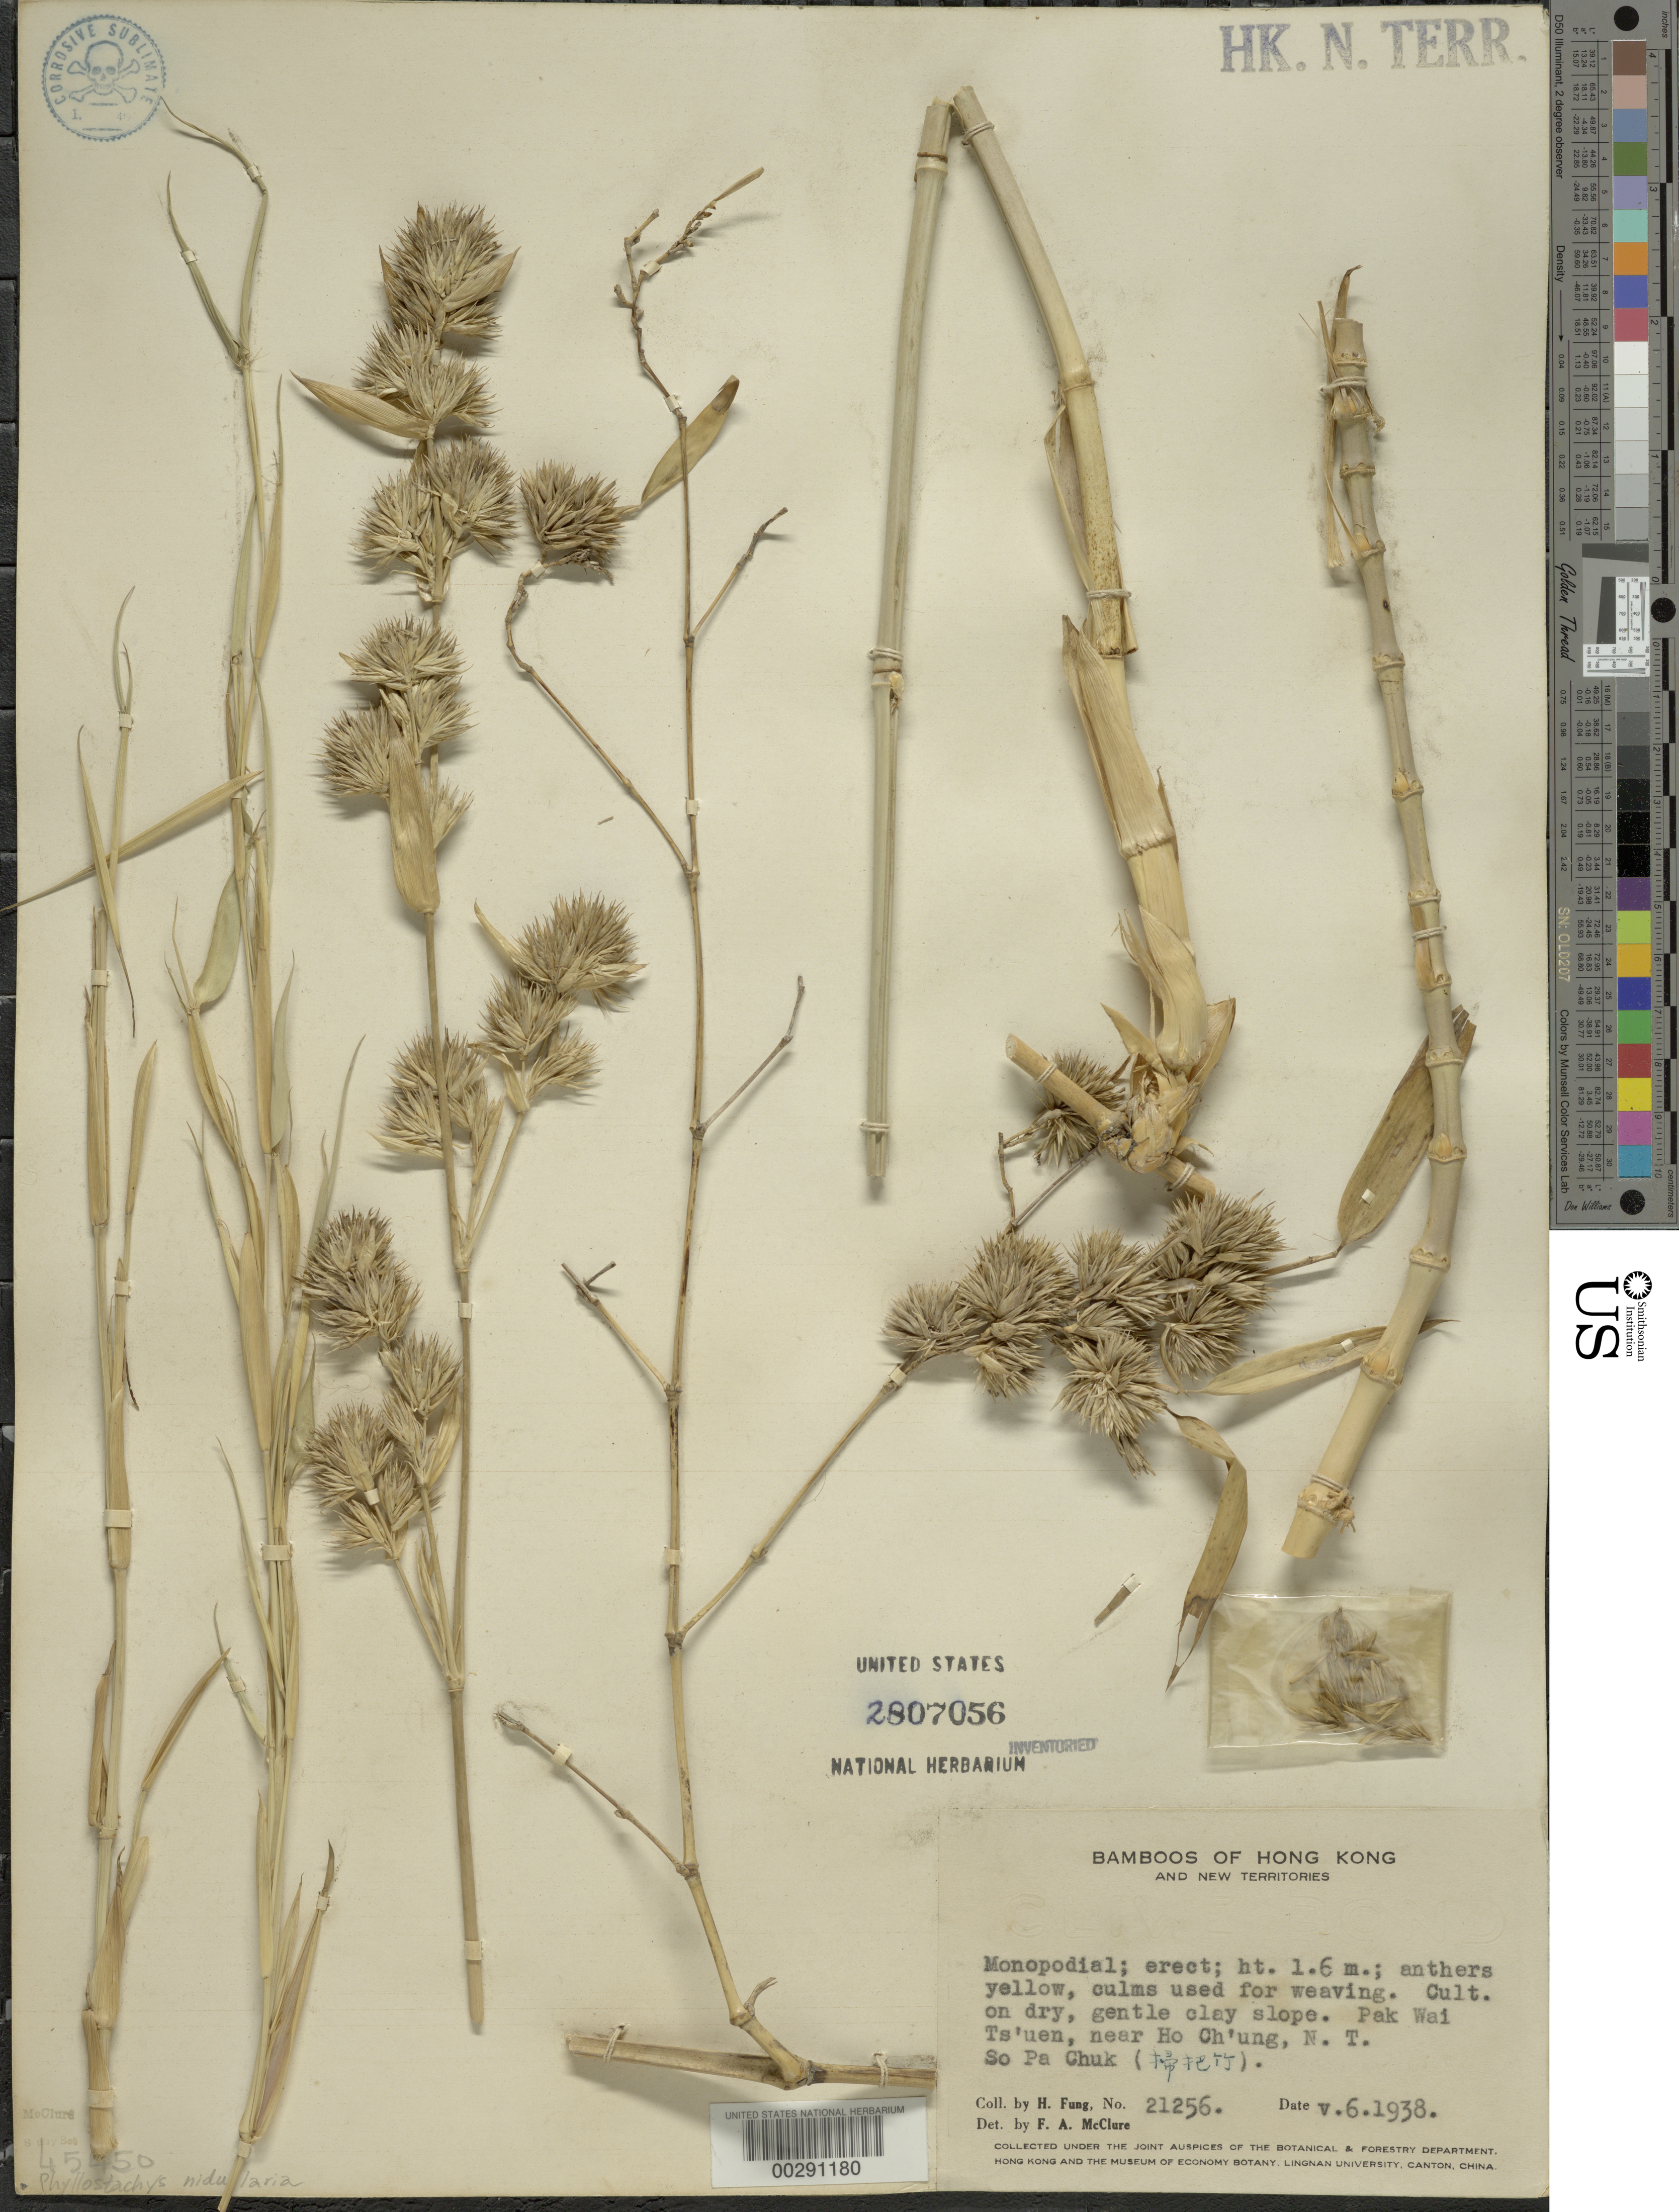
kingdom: Plantae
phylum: Tracheophyta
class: Liliopsida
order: Poales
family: Poaceae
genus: Phyllostachys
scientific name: Phyllostachys nidularia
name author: Munro ex Fenzi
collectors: H. L. Fung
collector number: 21256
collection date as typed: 06 May 1938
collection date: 1938-05-06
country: China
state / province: Hong Kong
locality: Pak wai ts'uen, ho ch'ung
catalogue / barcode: US 2807056